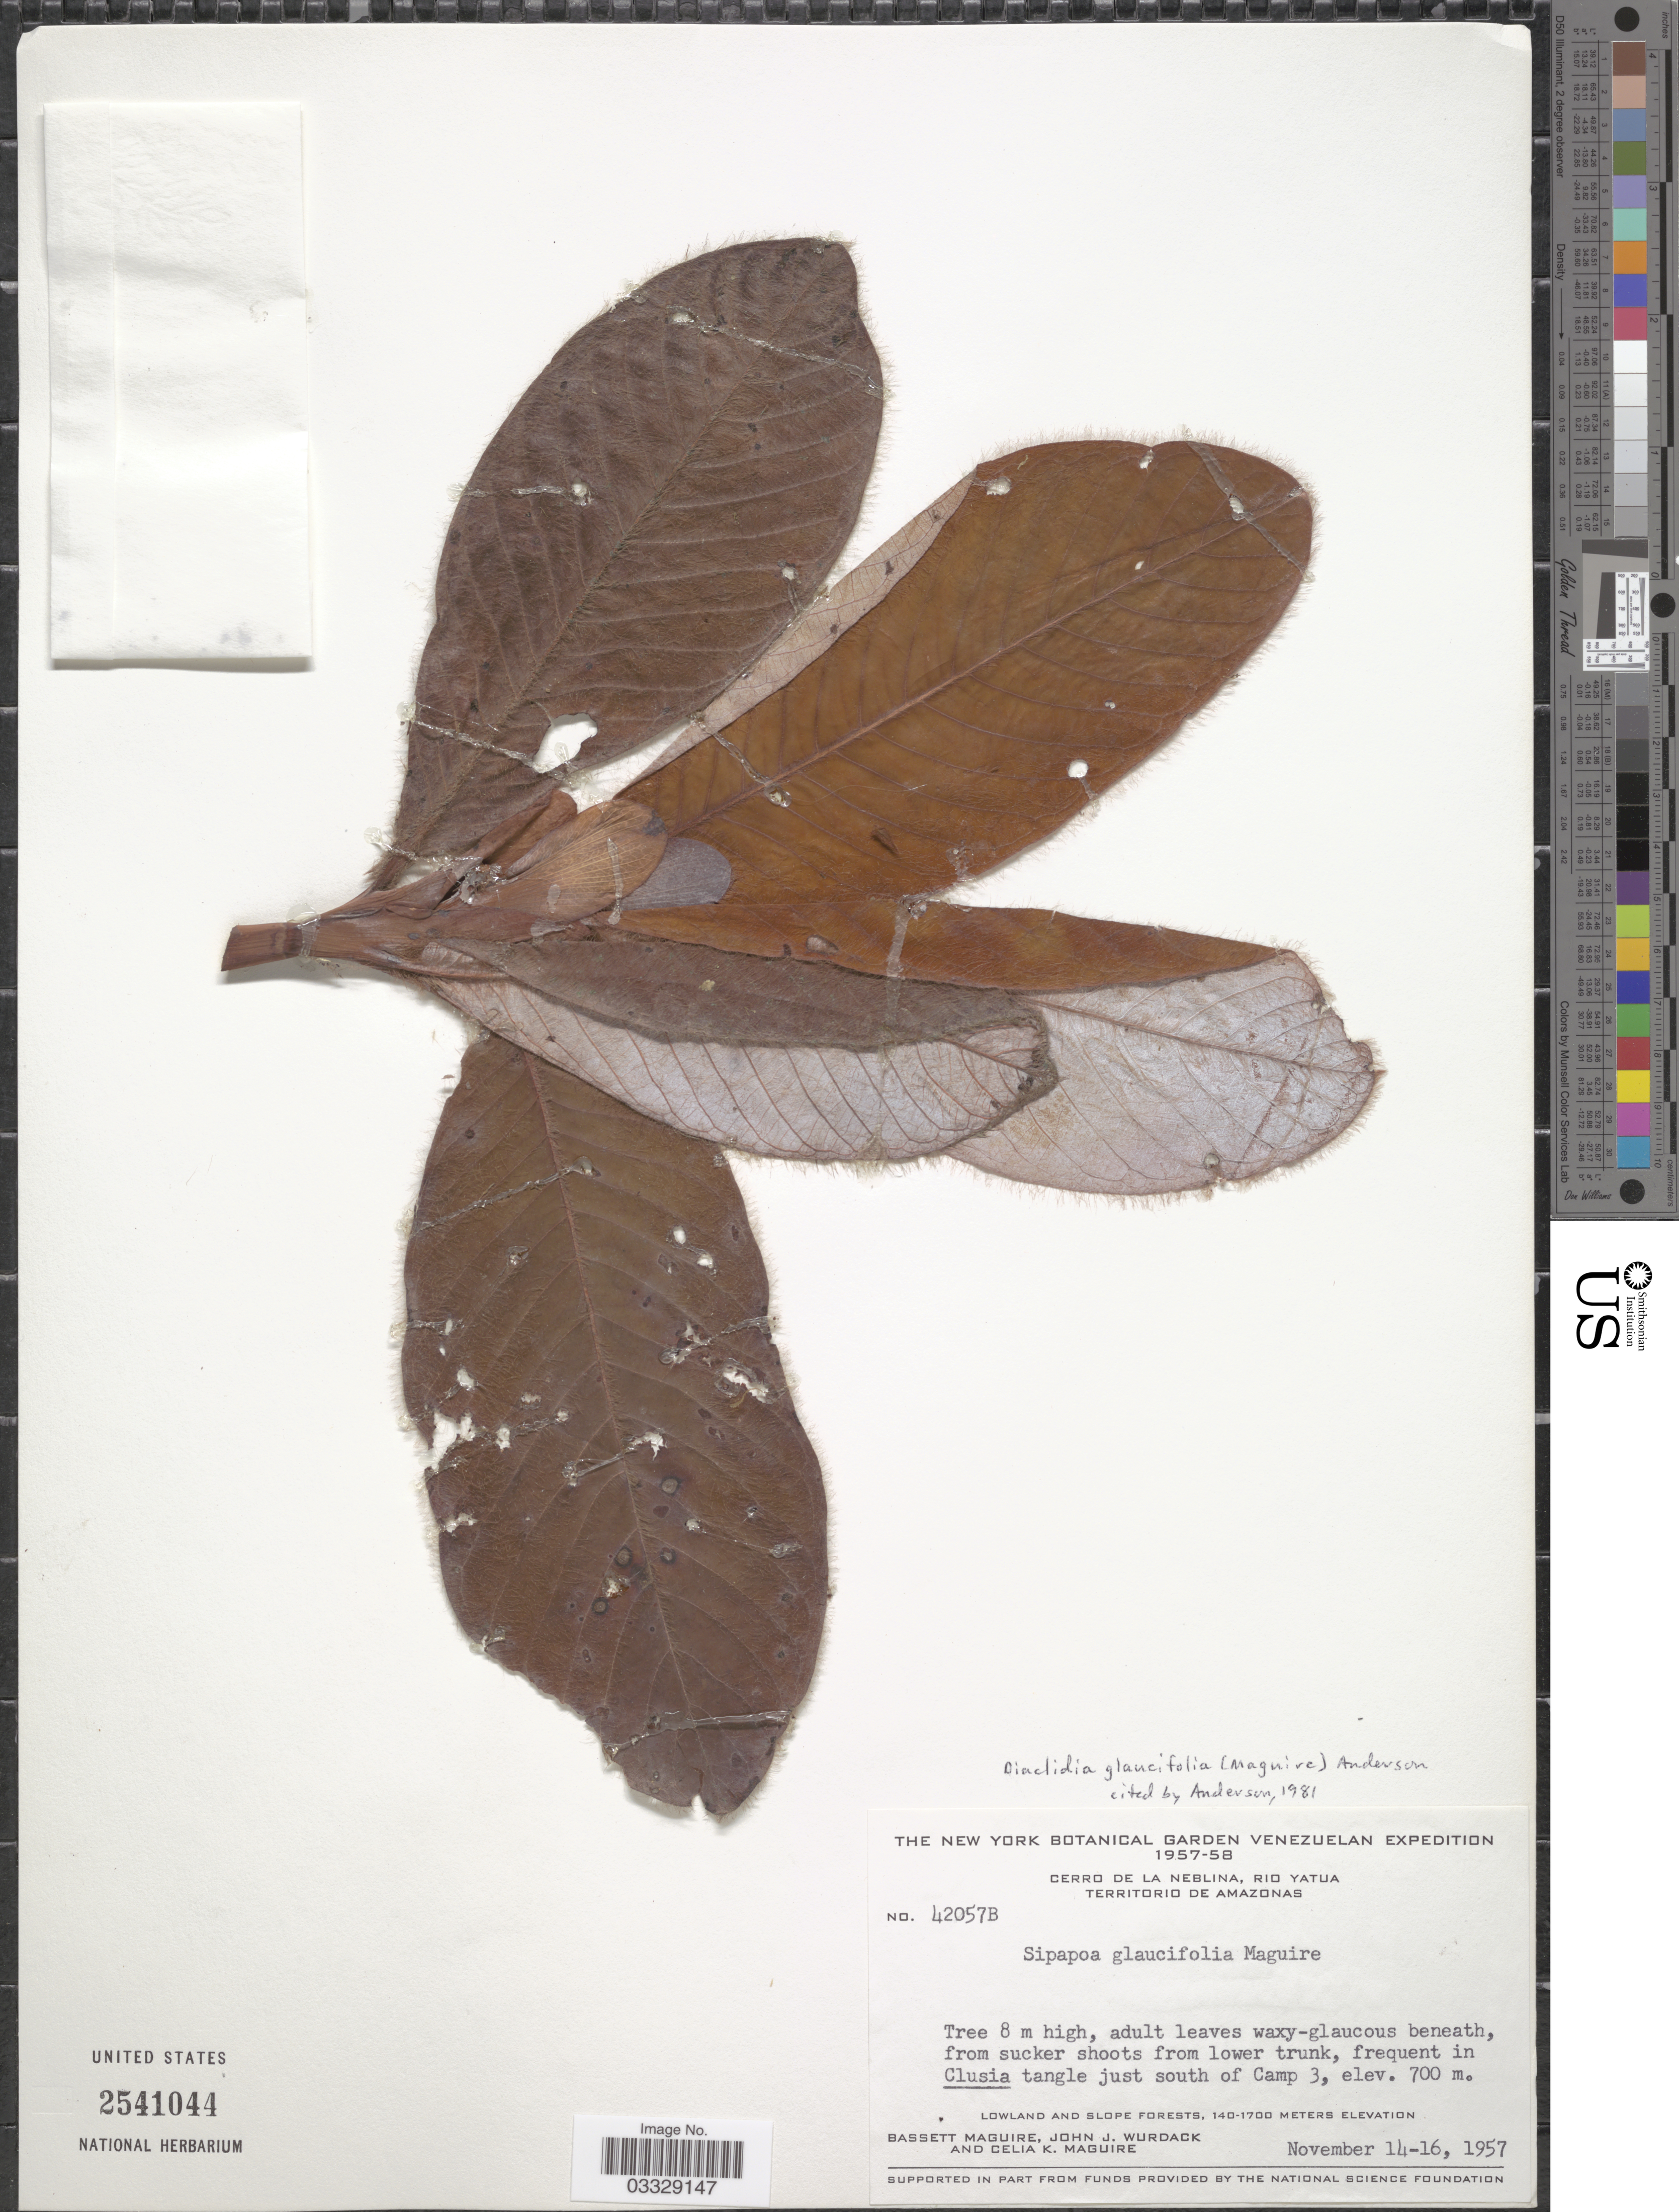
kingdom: Plantae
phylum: Tracheophyta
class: Magnoliopsida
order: Malpighiales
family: Malpighiaceae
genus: Diacidia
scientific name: Diacidia glaucifolia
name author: (Maguire) W.R. Anderson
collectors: B. Maguire, J. J. Wurdack & C. K. Maguire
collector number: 42057B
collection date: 1957-11-14/1957-11-16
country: Venezuela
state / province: Amazonas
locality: Cerro de la Neblina, Rio Yatua. Territorio de Amazonas. Frequent in Clusia tangle just south of Camp 3.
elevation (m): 700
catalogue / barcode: US 2541044